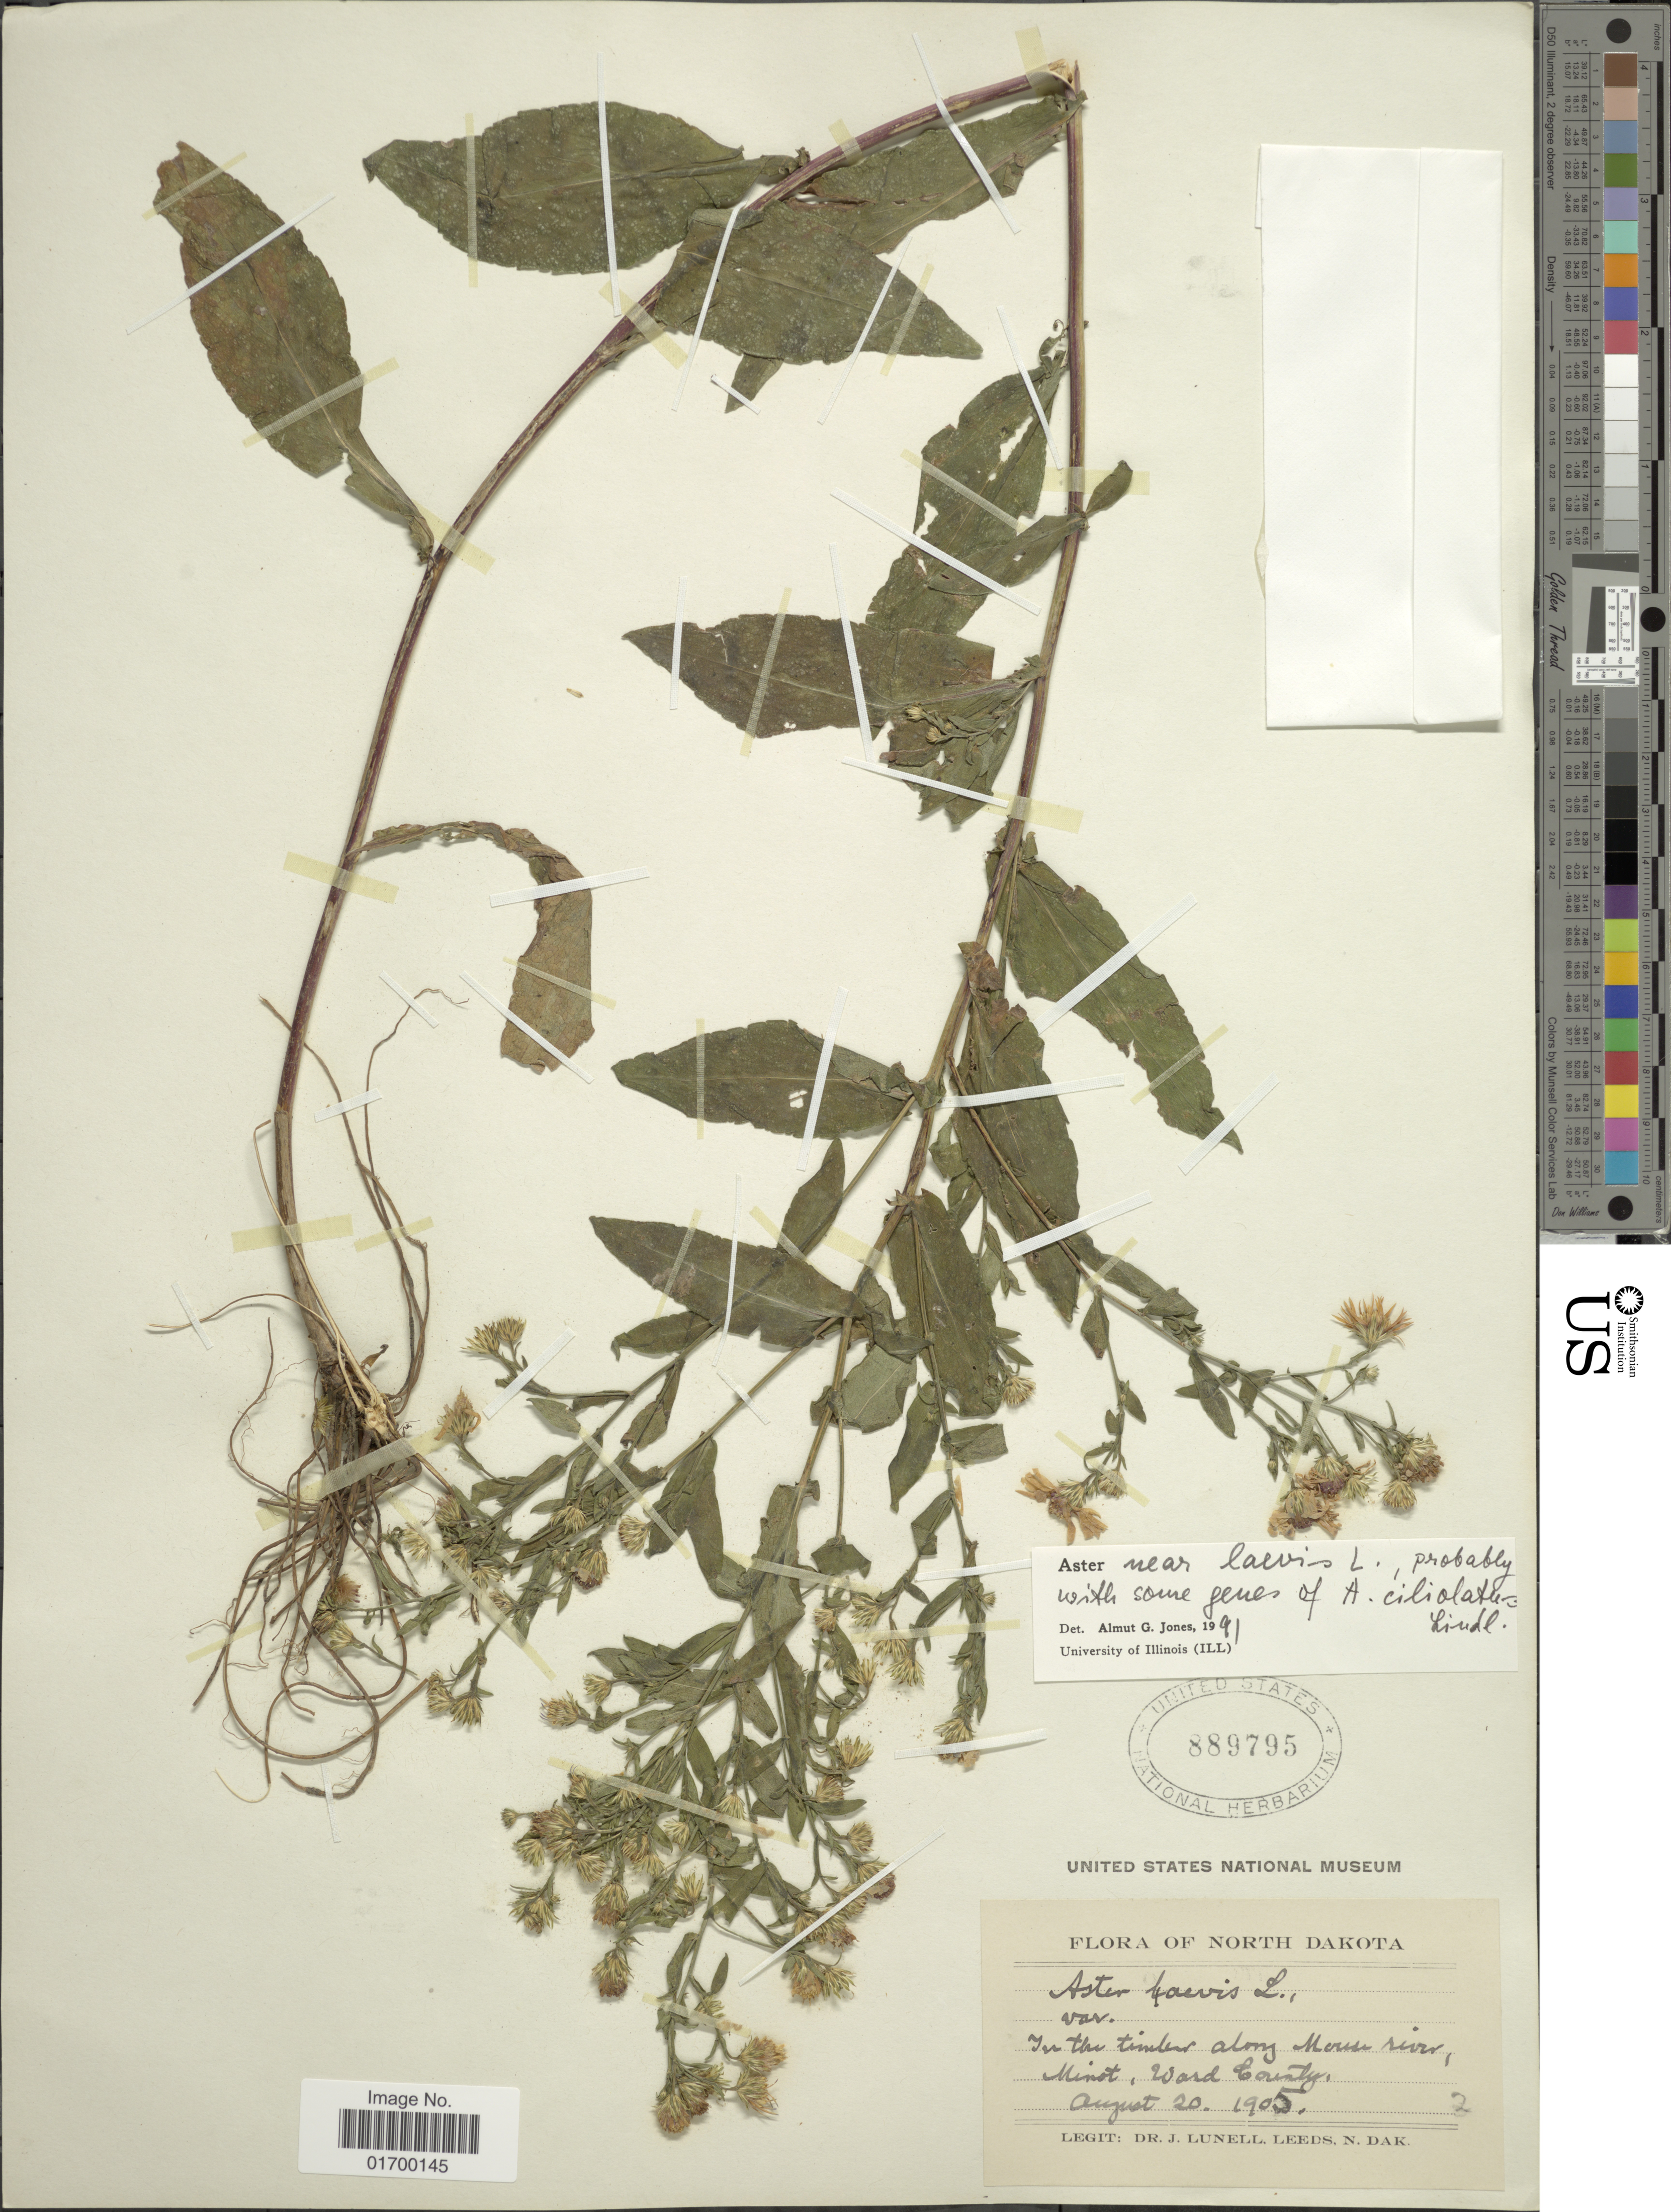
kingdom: Plantae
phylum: Tracheophyta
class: Magnoliopsida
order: Asterales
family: Asteraceae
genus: Symphyotrichum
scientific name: Symphyotrichum laeve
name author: (L.) Á. Löve & D. Löve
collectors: J. Lundell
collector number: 2?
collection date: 1905-08-20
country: United States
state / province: North Dakota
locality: In the timber along Mouse River, Minst, Ward County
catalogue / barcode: US 889795